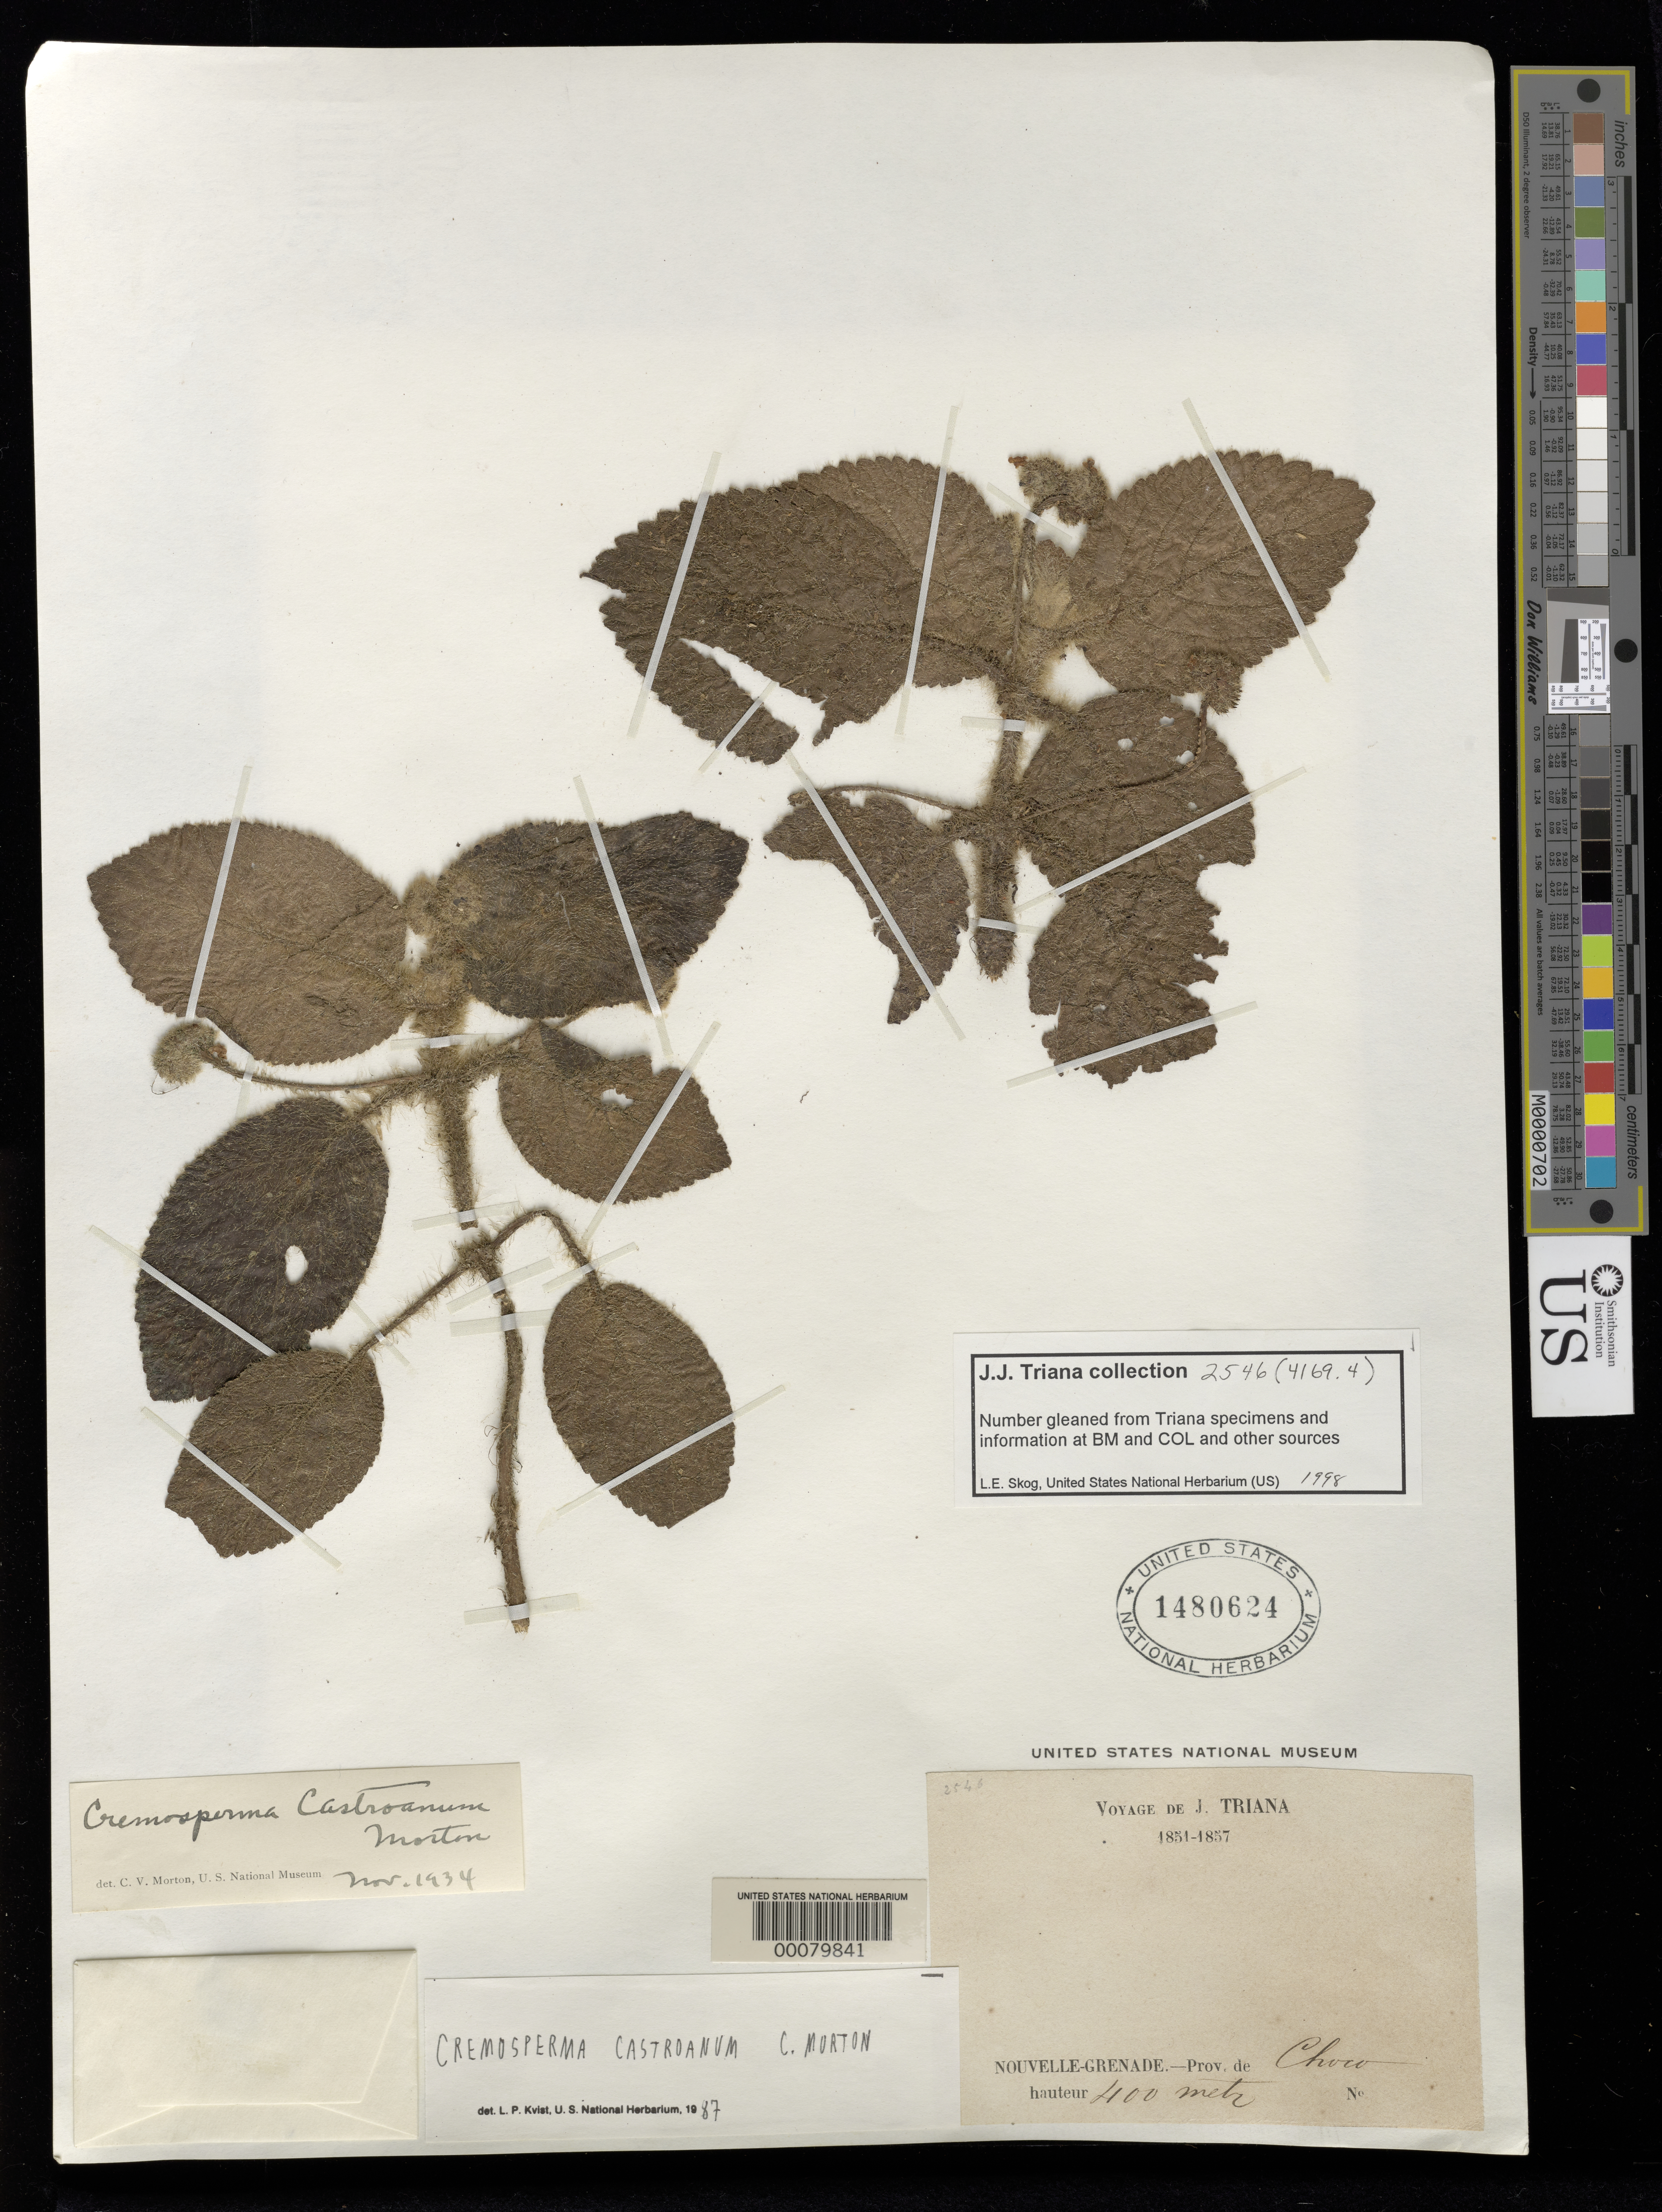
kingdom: Plantae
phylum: Tracheophyta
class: Magnoliopsida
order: Lamiales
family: Gesneriaceae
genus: Cremosperma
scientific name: Cremosperma castroanum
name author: C.V. Morton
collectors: J. J. Triana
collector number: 2546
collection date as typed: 1851-57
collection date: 1851/1857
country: Colombia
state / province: Chocó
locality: Nouvelle-Grenade, Prov. de Chocó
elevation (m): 400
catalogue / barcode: US 1480624